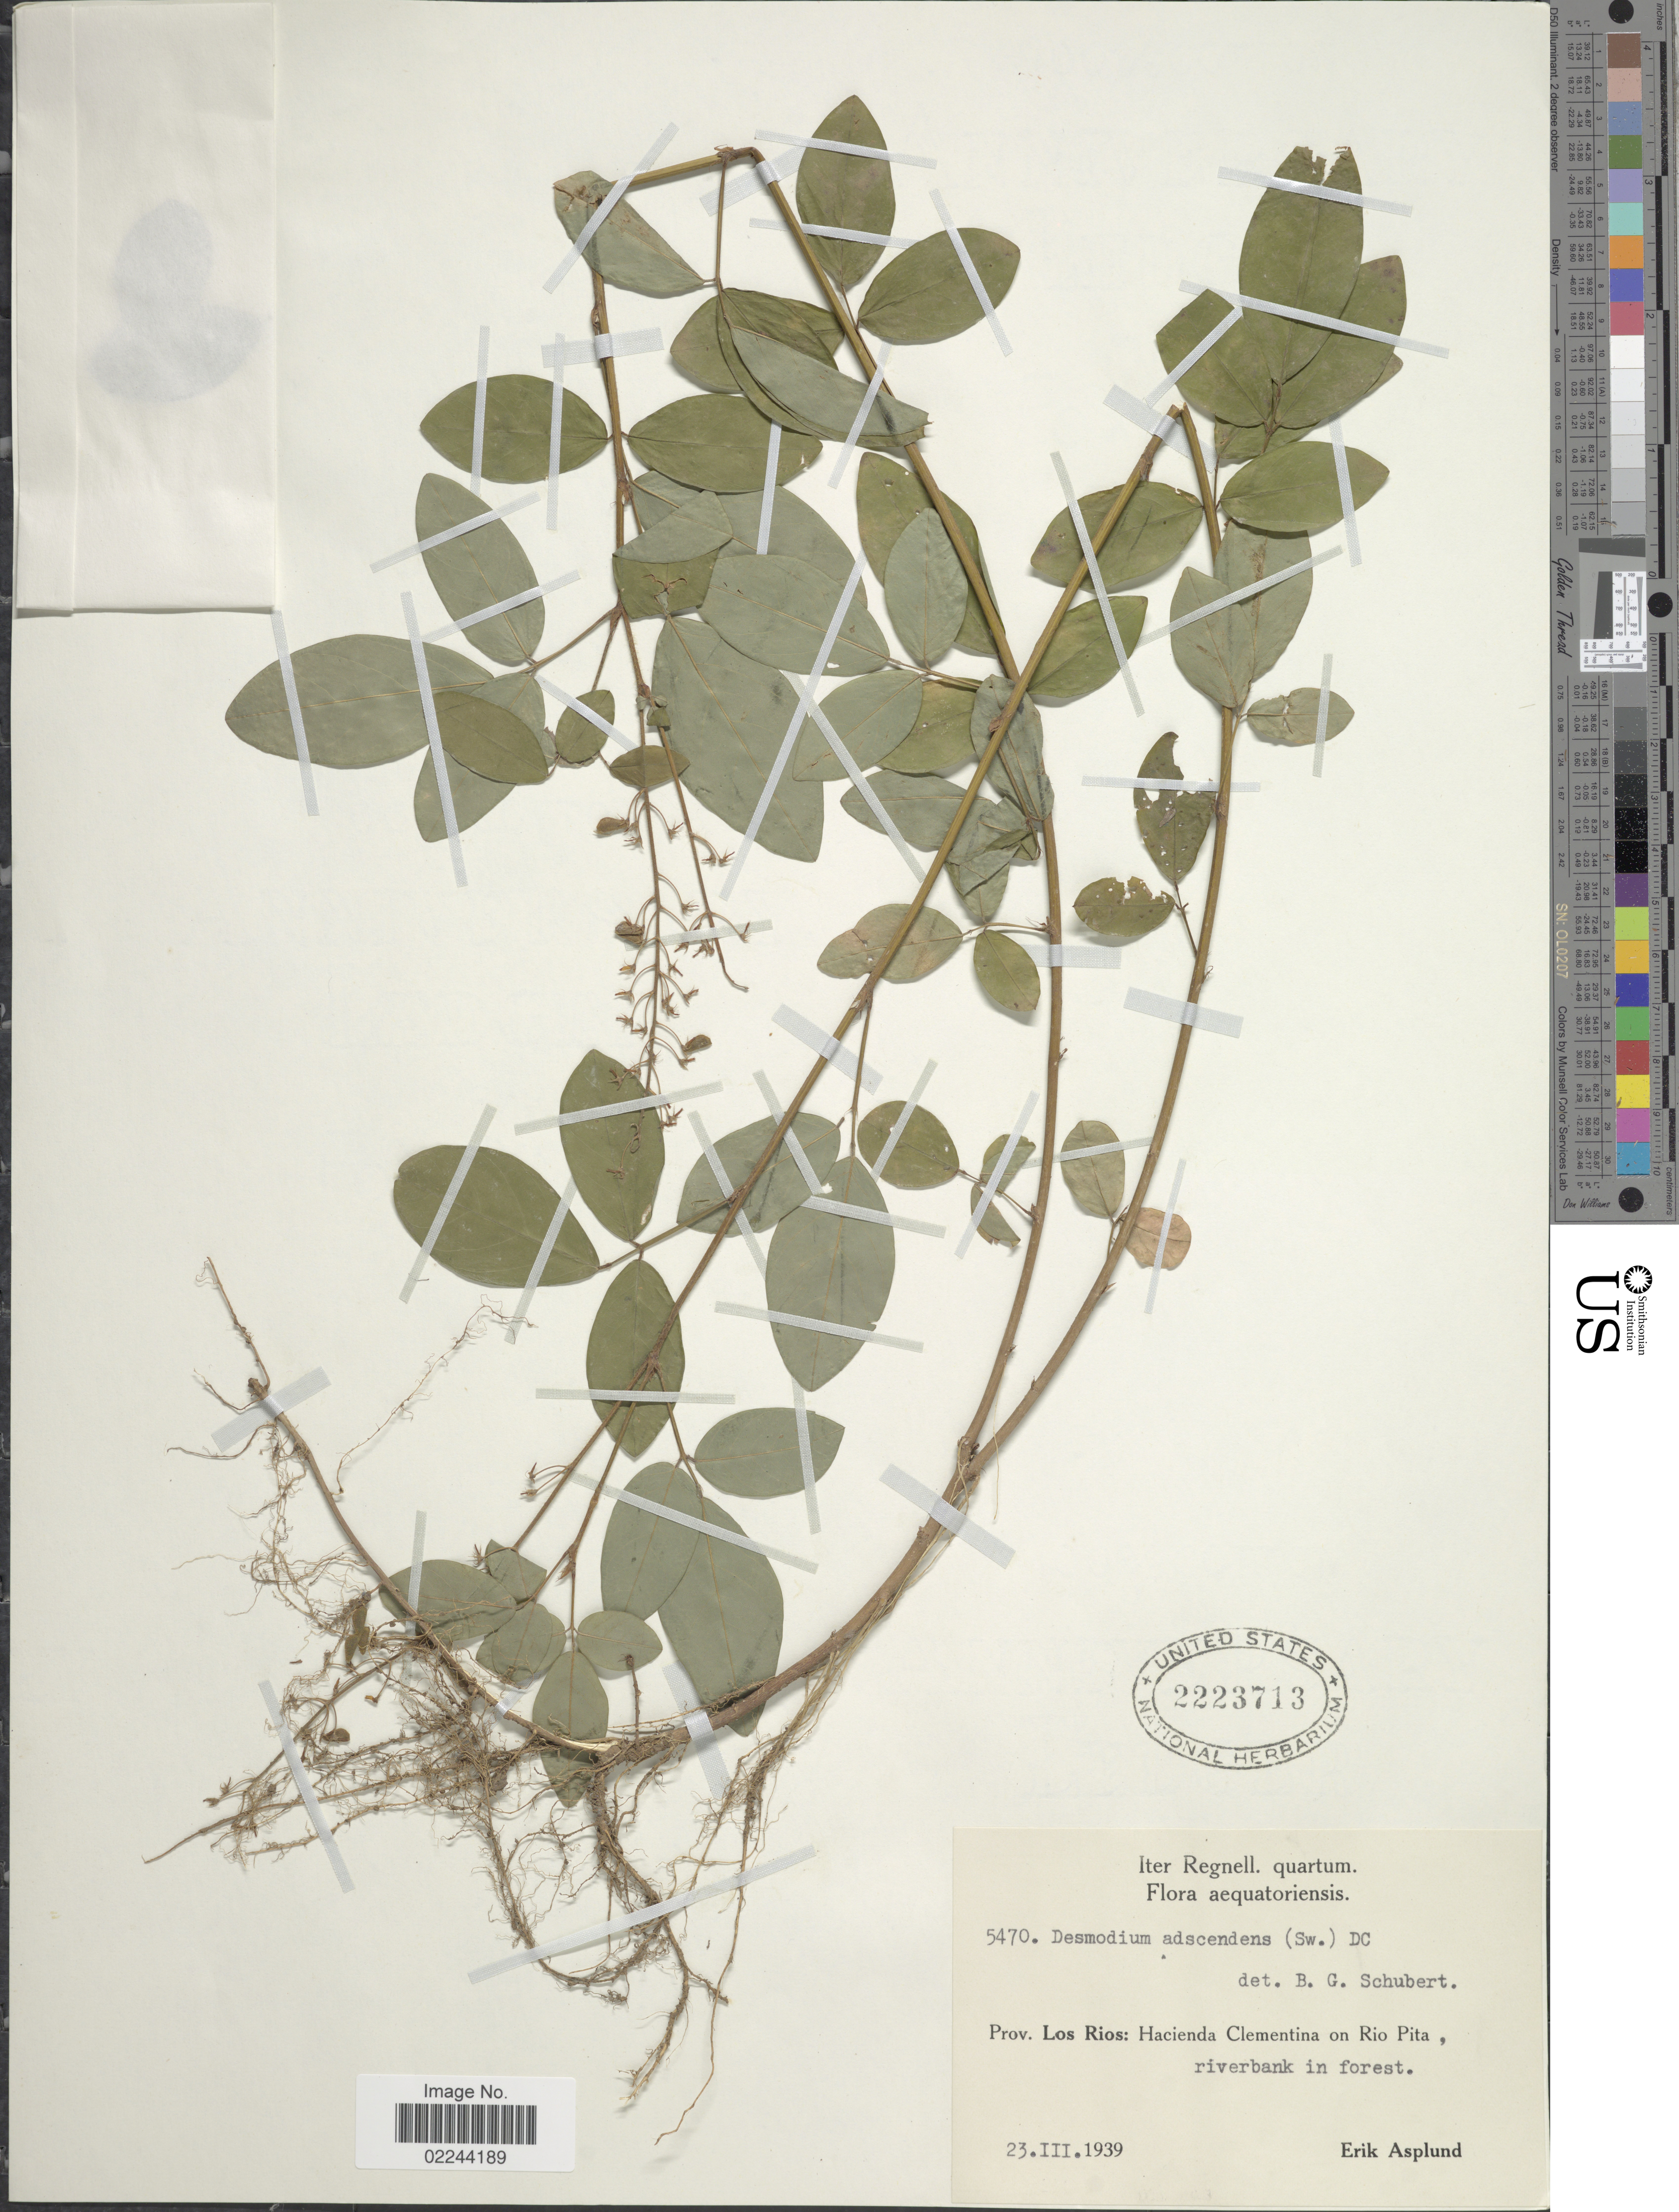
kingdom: Plantae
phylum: Tracheophyta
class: Magnoliopsida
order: Fabales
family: Fabaceae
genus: Grona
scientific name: Grona adscendens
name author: (Sw.) H. Ohashi & K. Ohashi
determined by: Strong, Mark T., (BOT), Smithsonian Institution - National Museum of Natural History (UNITED STATES)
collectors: E. Asplund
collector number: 5470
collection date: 1939-03-23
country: Ecuador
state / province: Los Ríos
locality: Hacienda Clementina on Rio Pita, riverbank in forest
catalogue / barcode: US 2223713